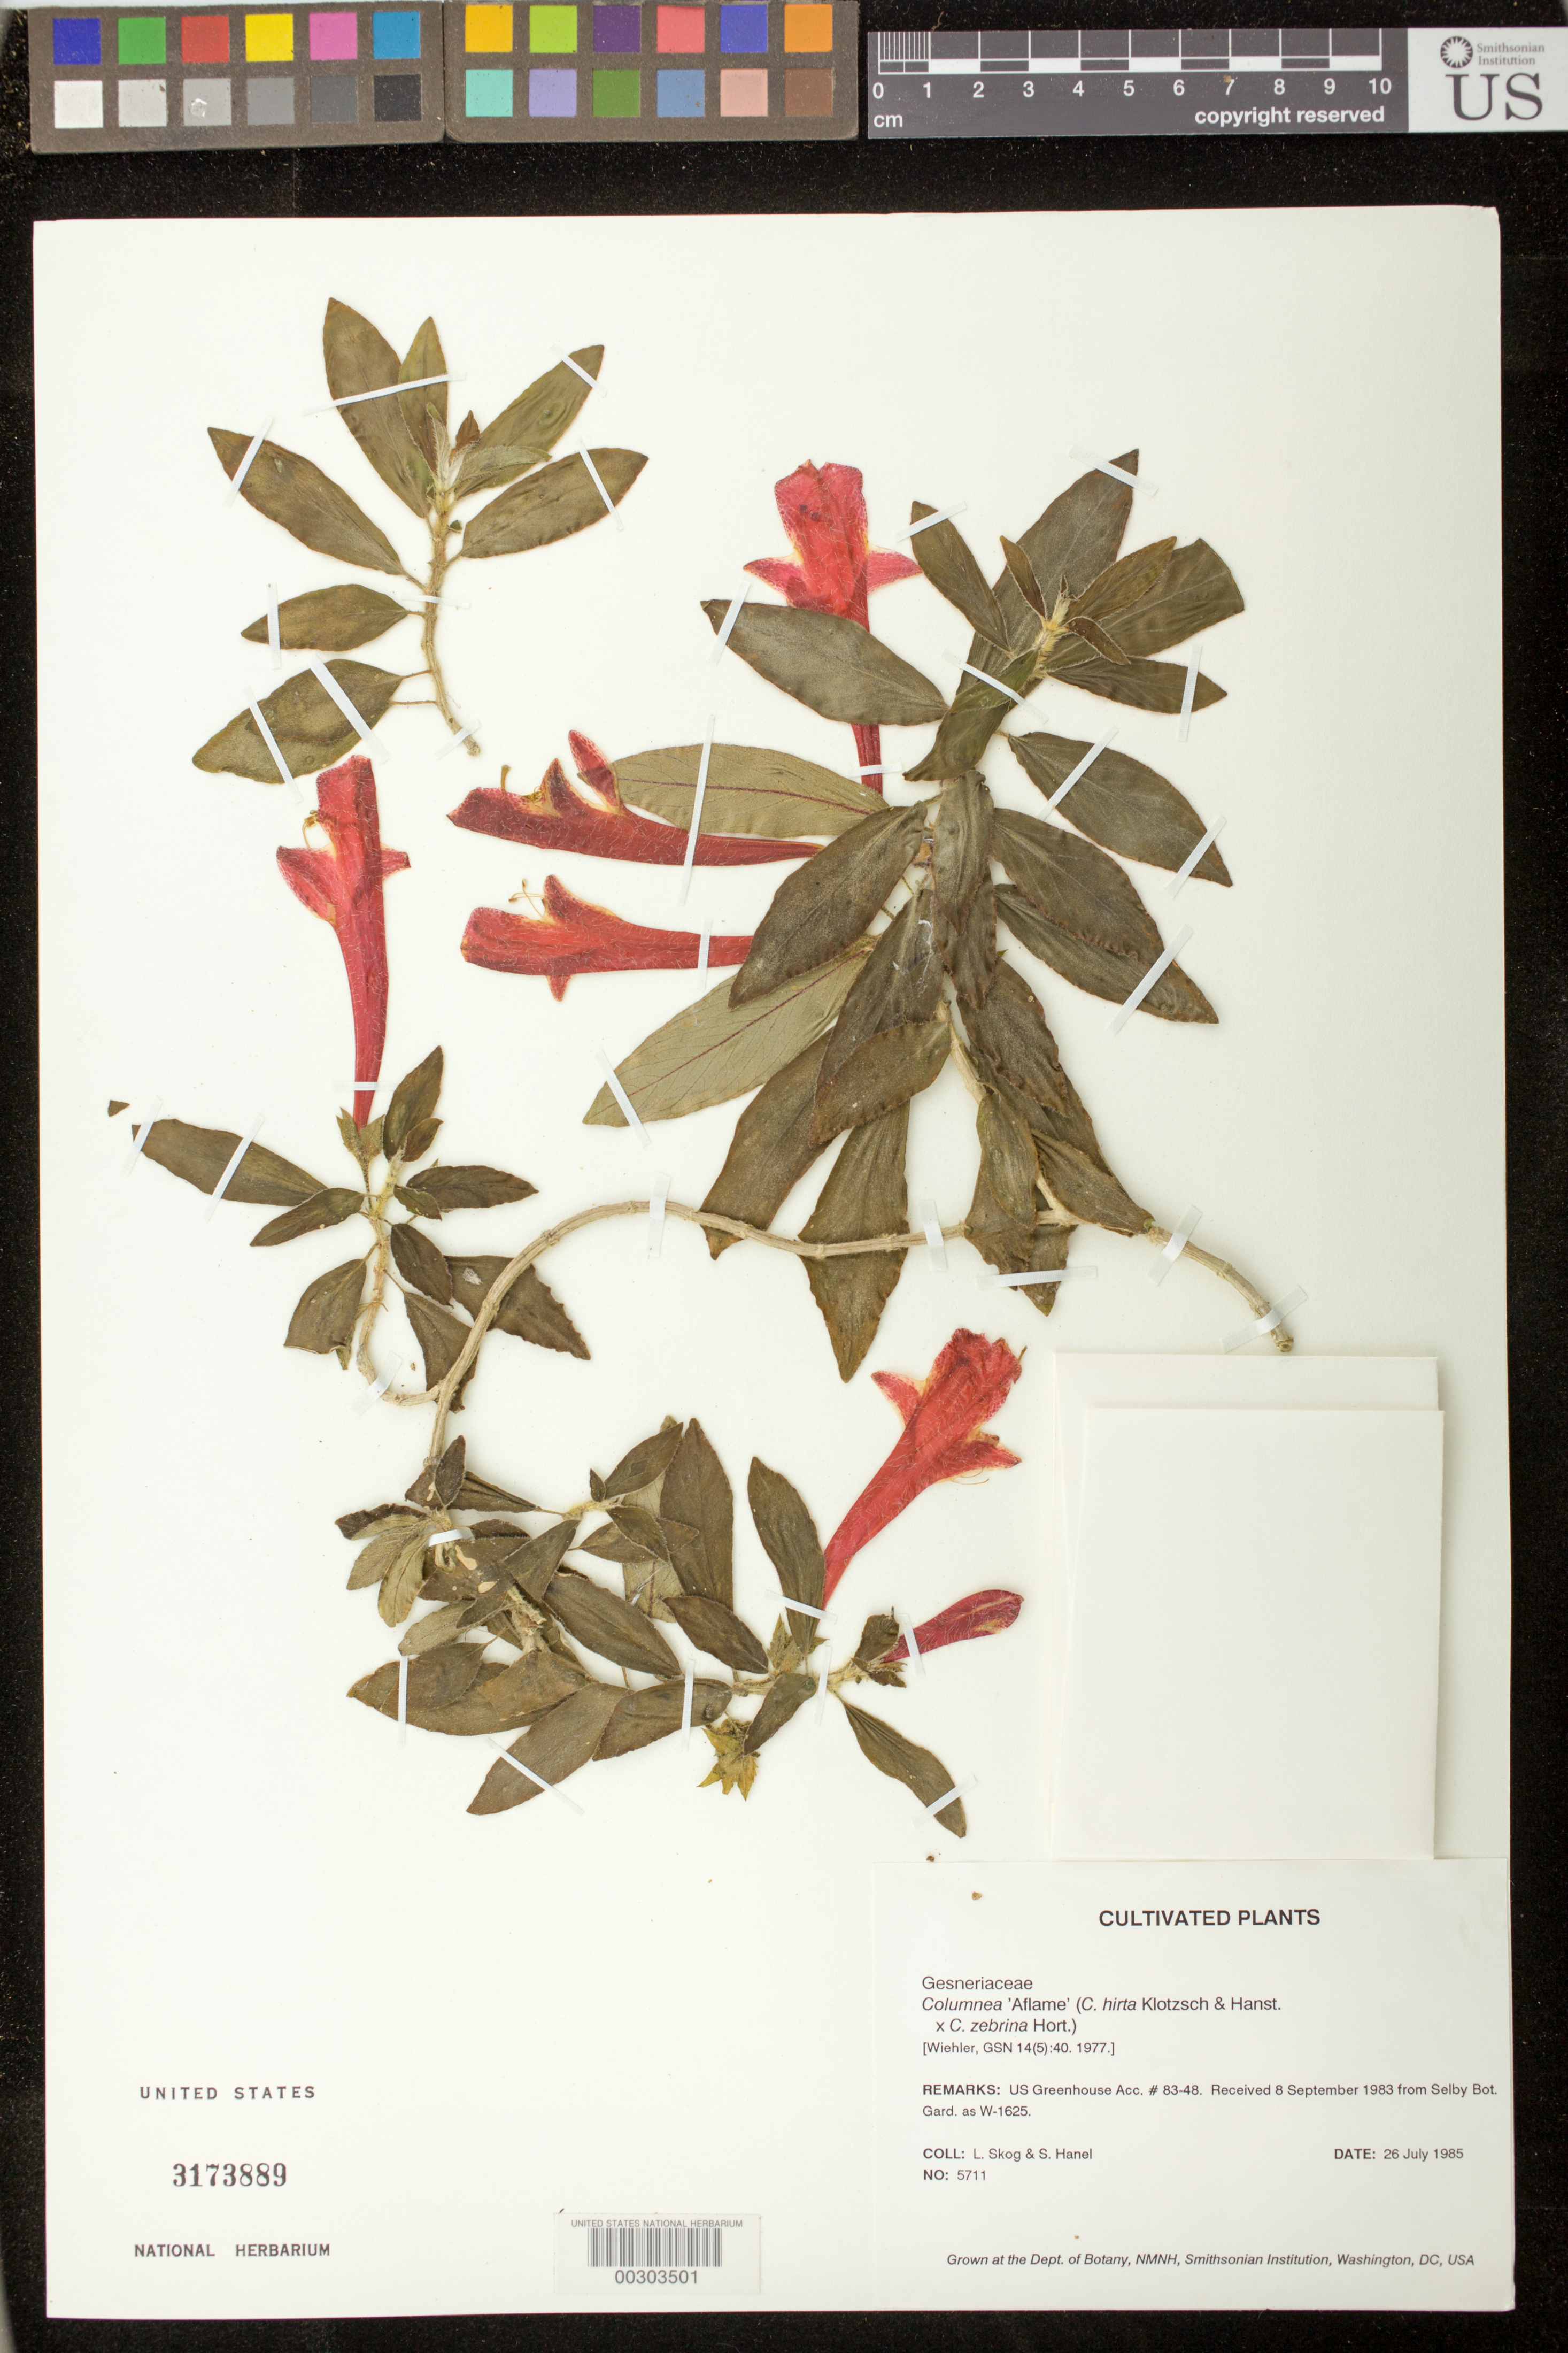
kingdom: Plantae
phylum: Tracheophyta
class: Magnoliopsida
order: Lamiales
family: Gesneriaceae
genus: Columnea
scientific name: Columnea 'Aflame'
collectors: L. E. Skog & S. Hanel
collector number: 5711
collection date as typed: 26 Jul 1985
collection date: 1985-07-26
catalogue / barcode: US 3176889